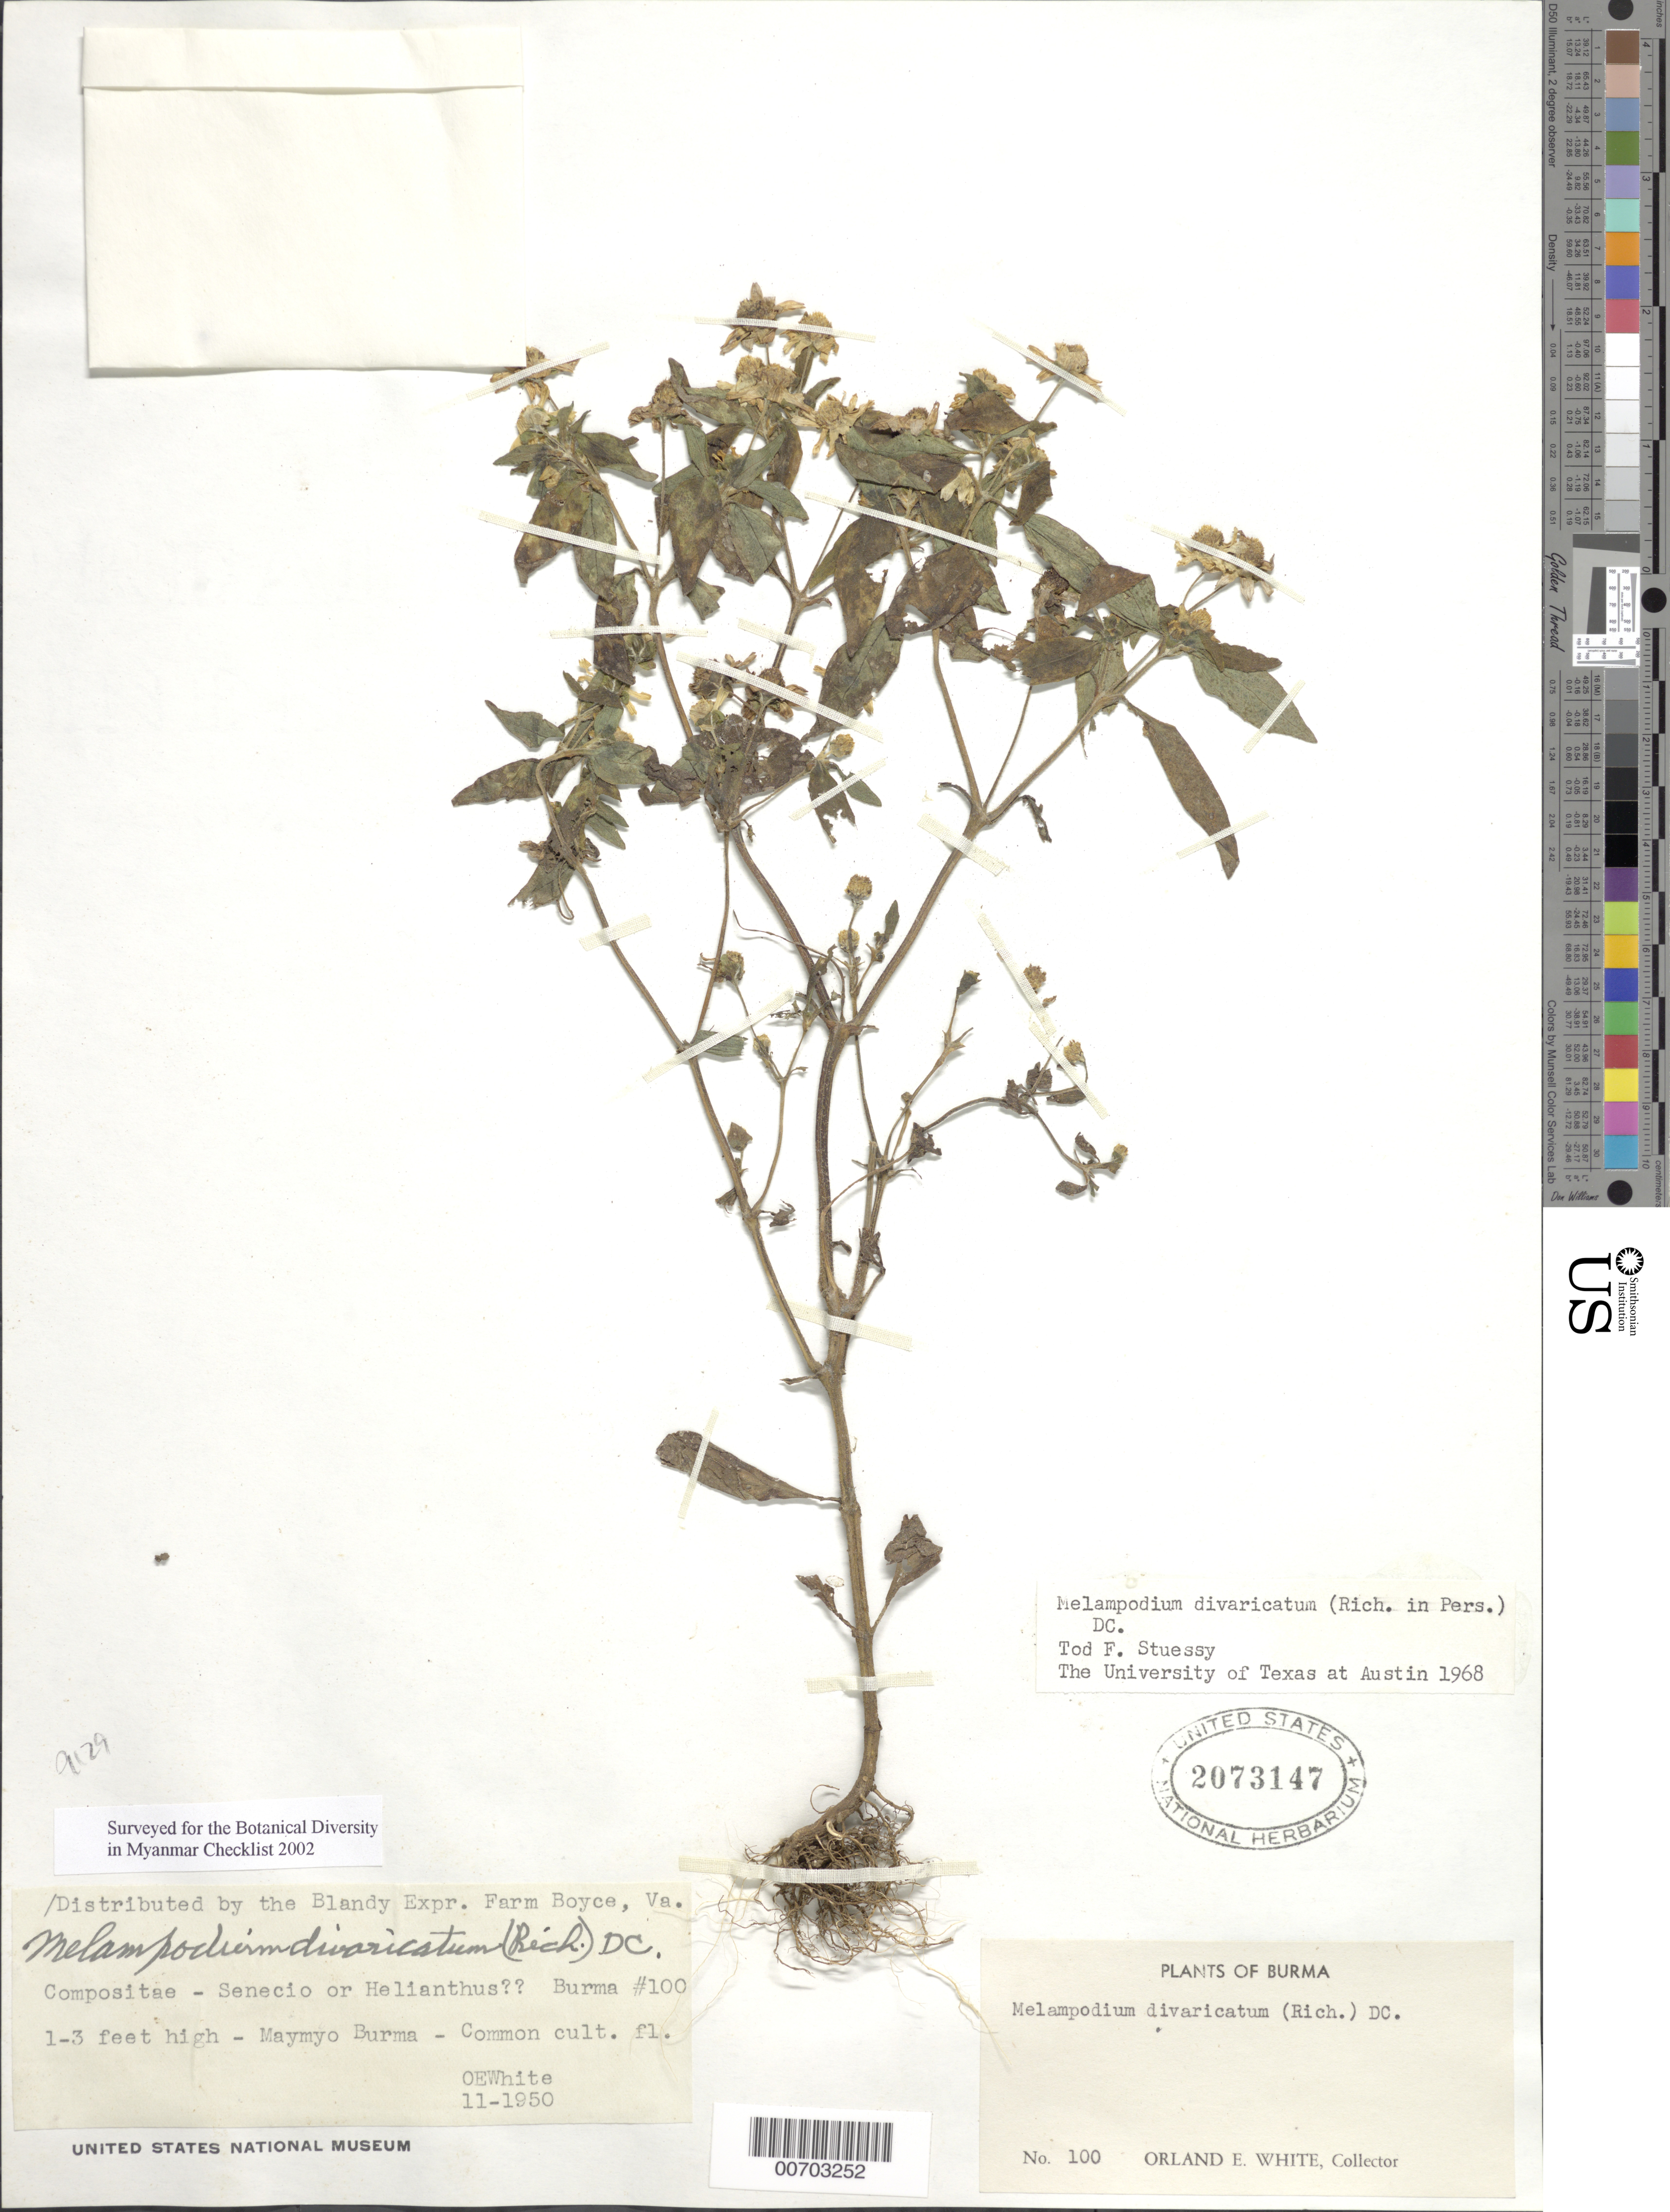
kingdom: Plantae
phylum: Tracheophyta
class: Magnoliopsida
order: Asterales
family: Asteraceae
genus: Melampodium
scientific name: Melampodium divaricatum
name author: (Rich.) DC.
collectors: O. E. White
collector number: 100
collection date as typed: Nov 1950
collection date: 1950-11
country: Myanmar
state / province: Mandalay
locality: Maymyo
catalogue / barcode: US 2073147